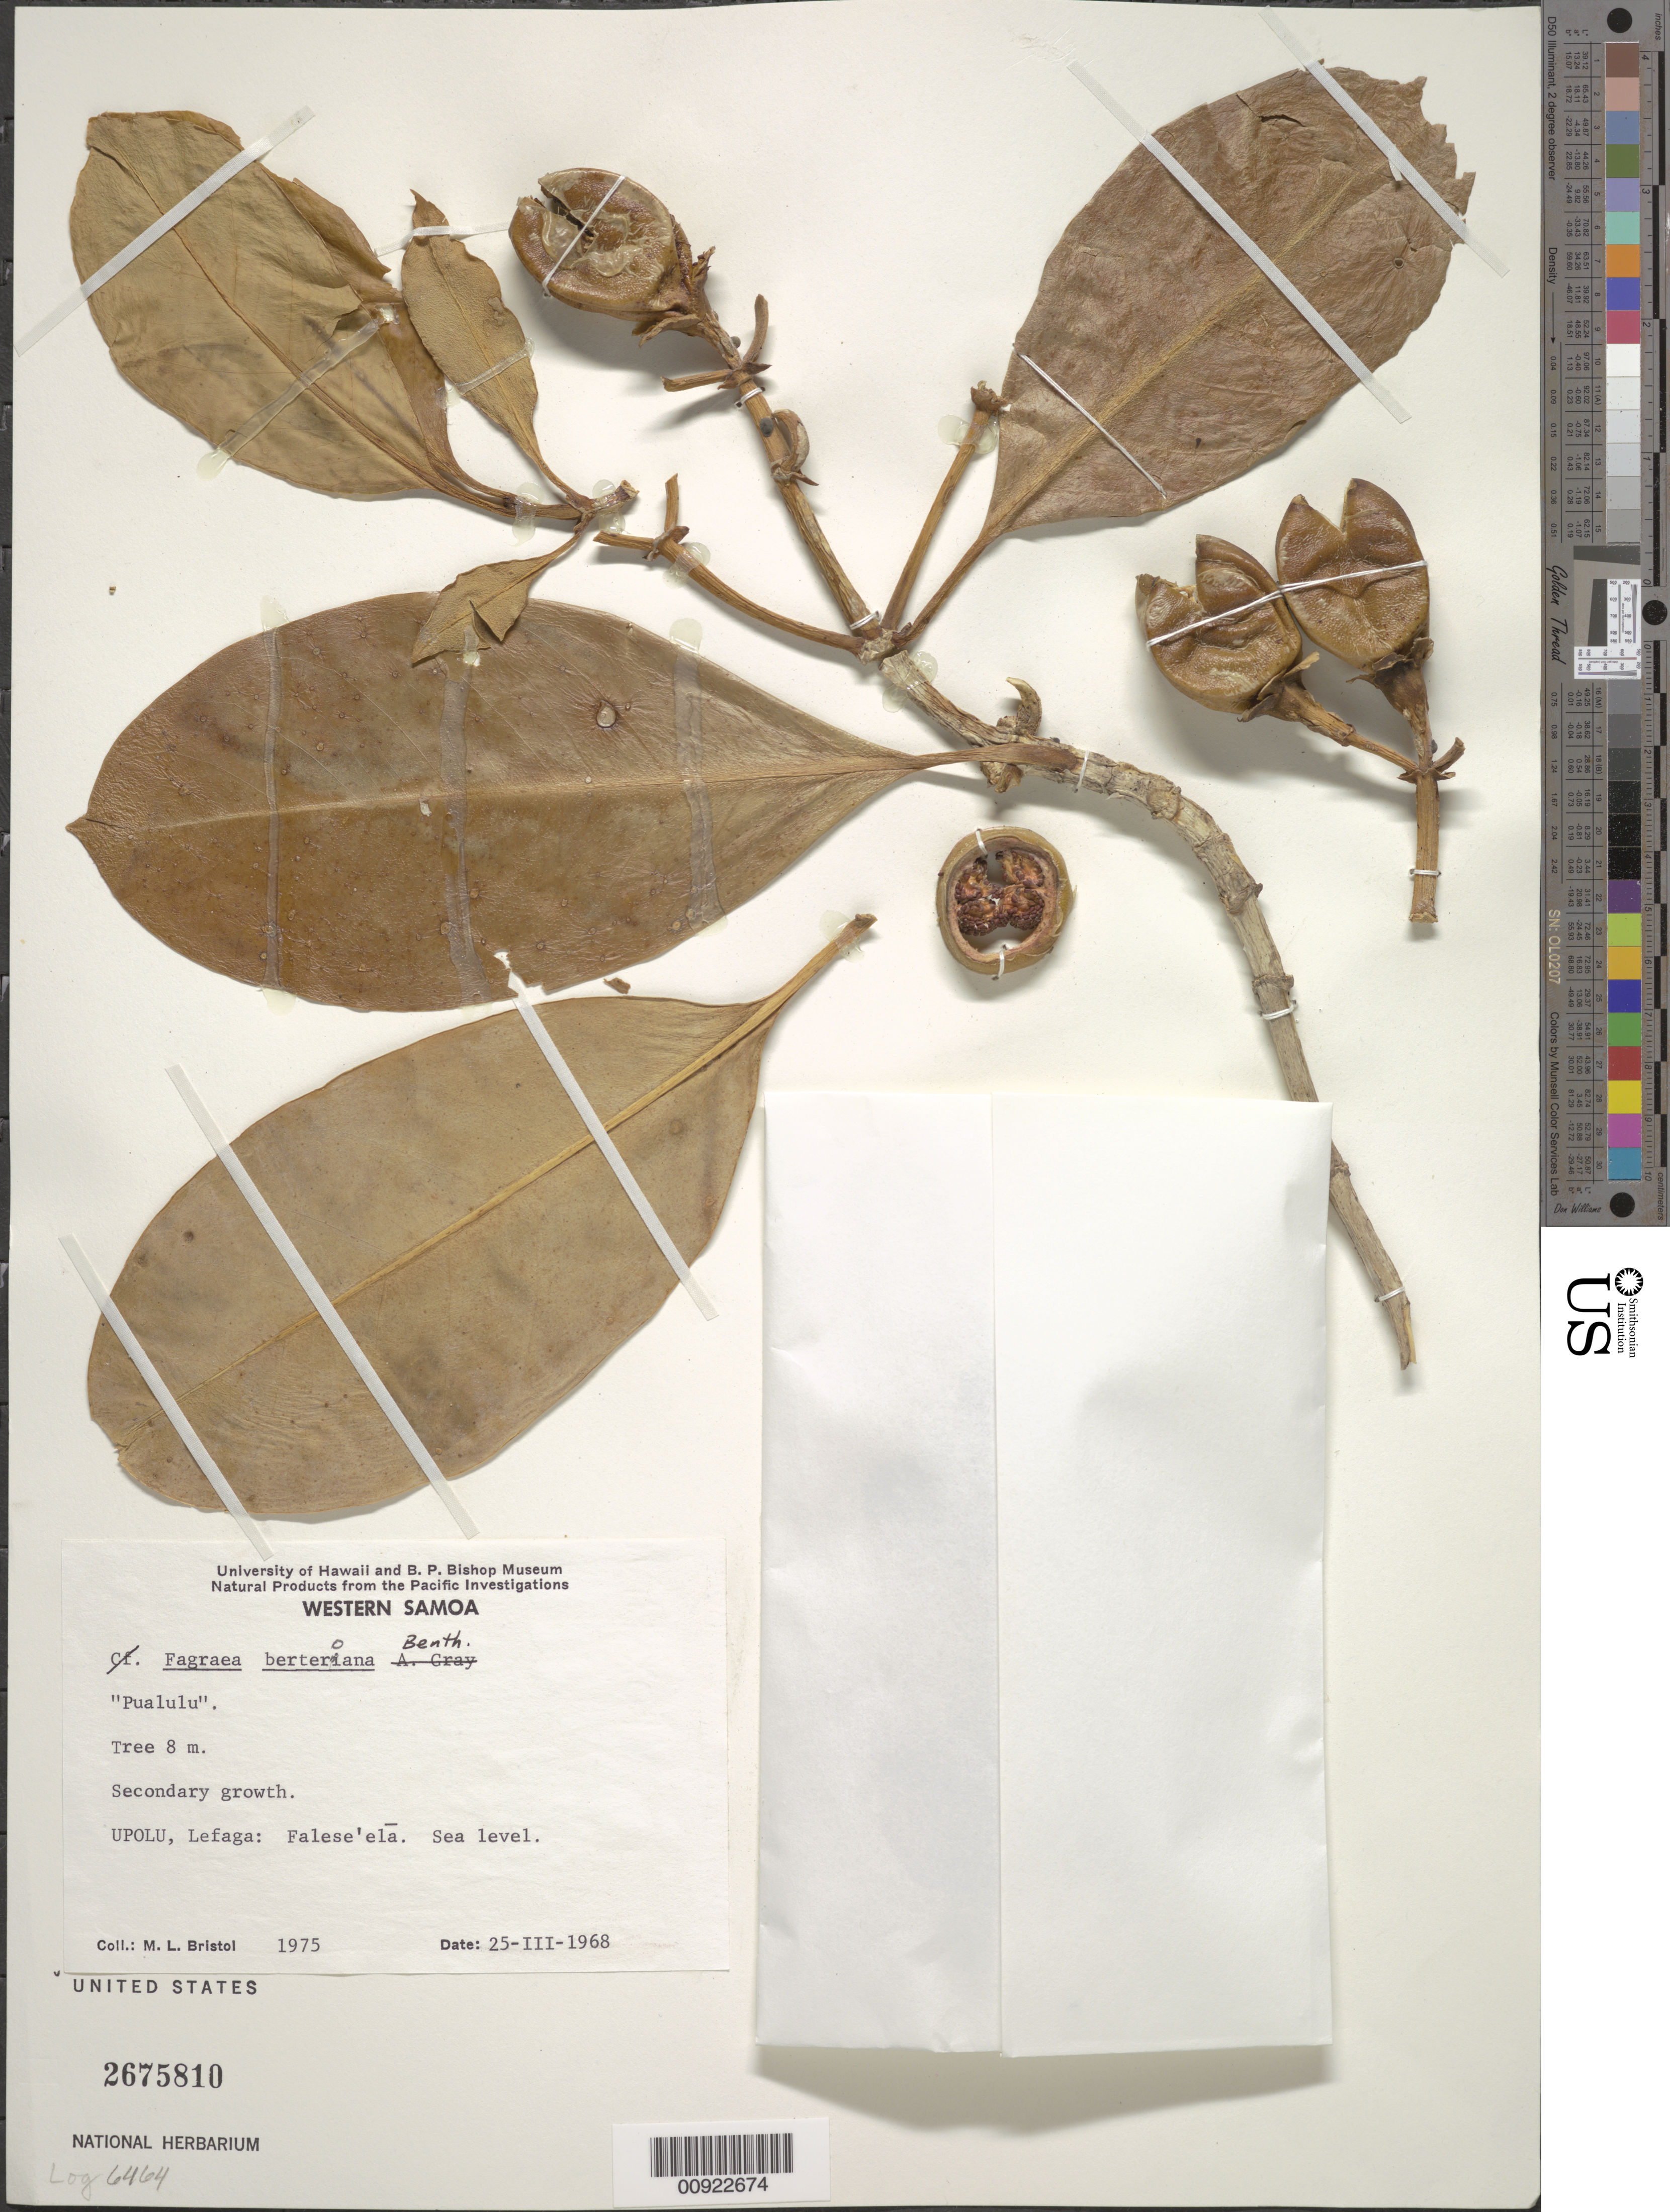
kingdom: Plantae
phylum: Tracheophyta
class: Magnoliopsida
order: Gentianales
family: Gentianaceae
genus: Fagraea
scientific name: Fagraea berteroana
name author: A. Gray ex Benth.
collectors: M. L. Bristol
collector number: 1975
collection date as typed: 25 Mar 1968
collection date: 1968-03-25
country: Samoa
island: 'Upolu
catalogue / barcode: US 2675810